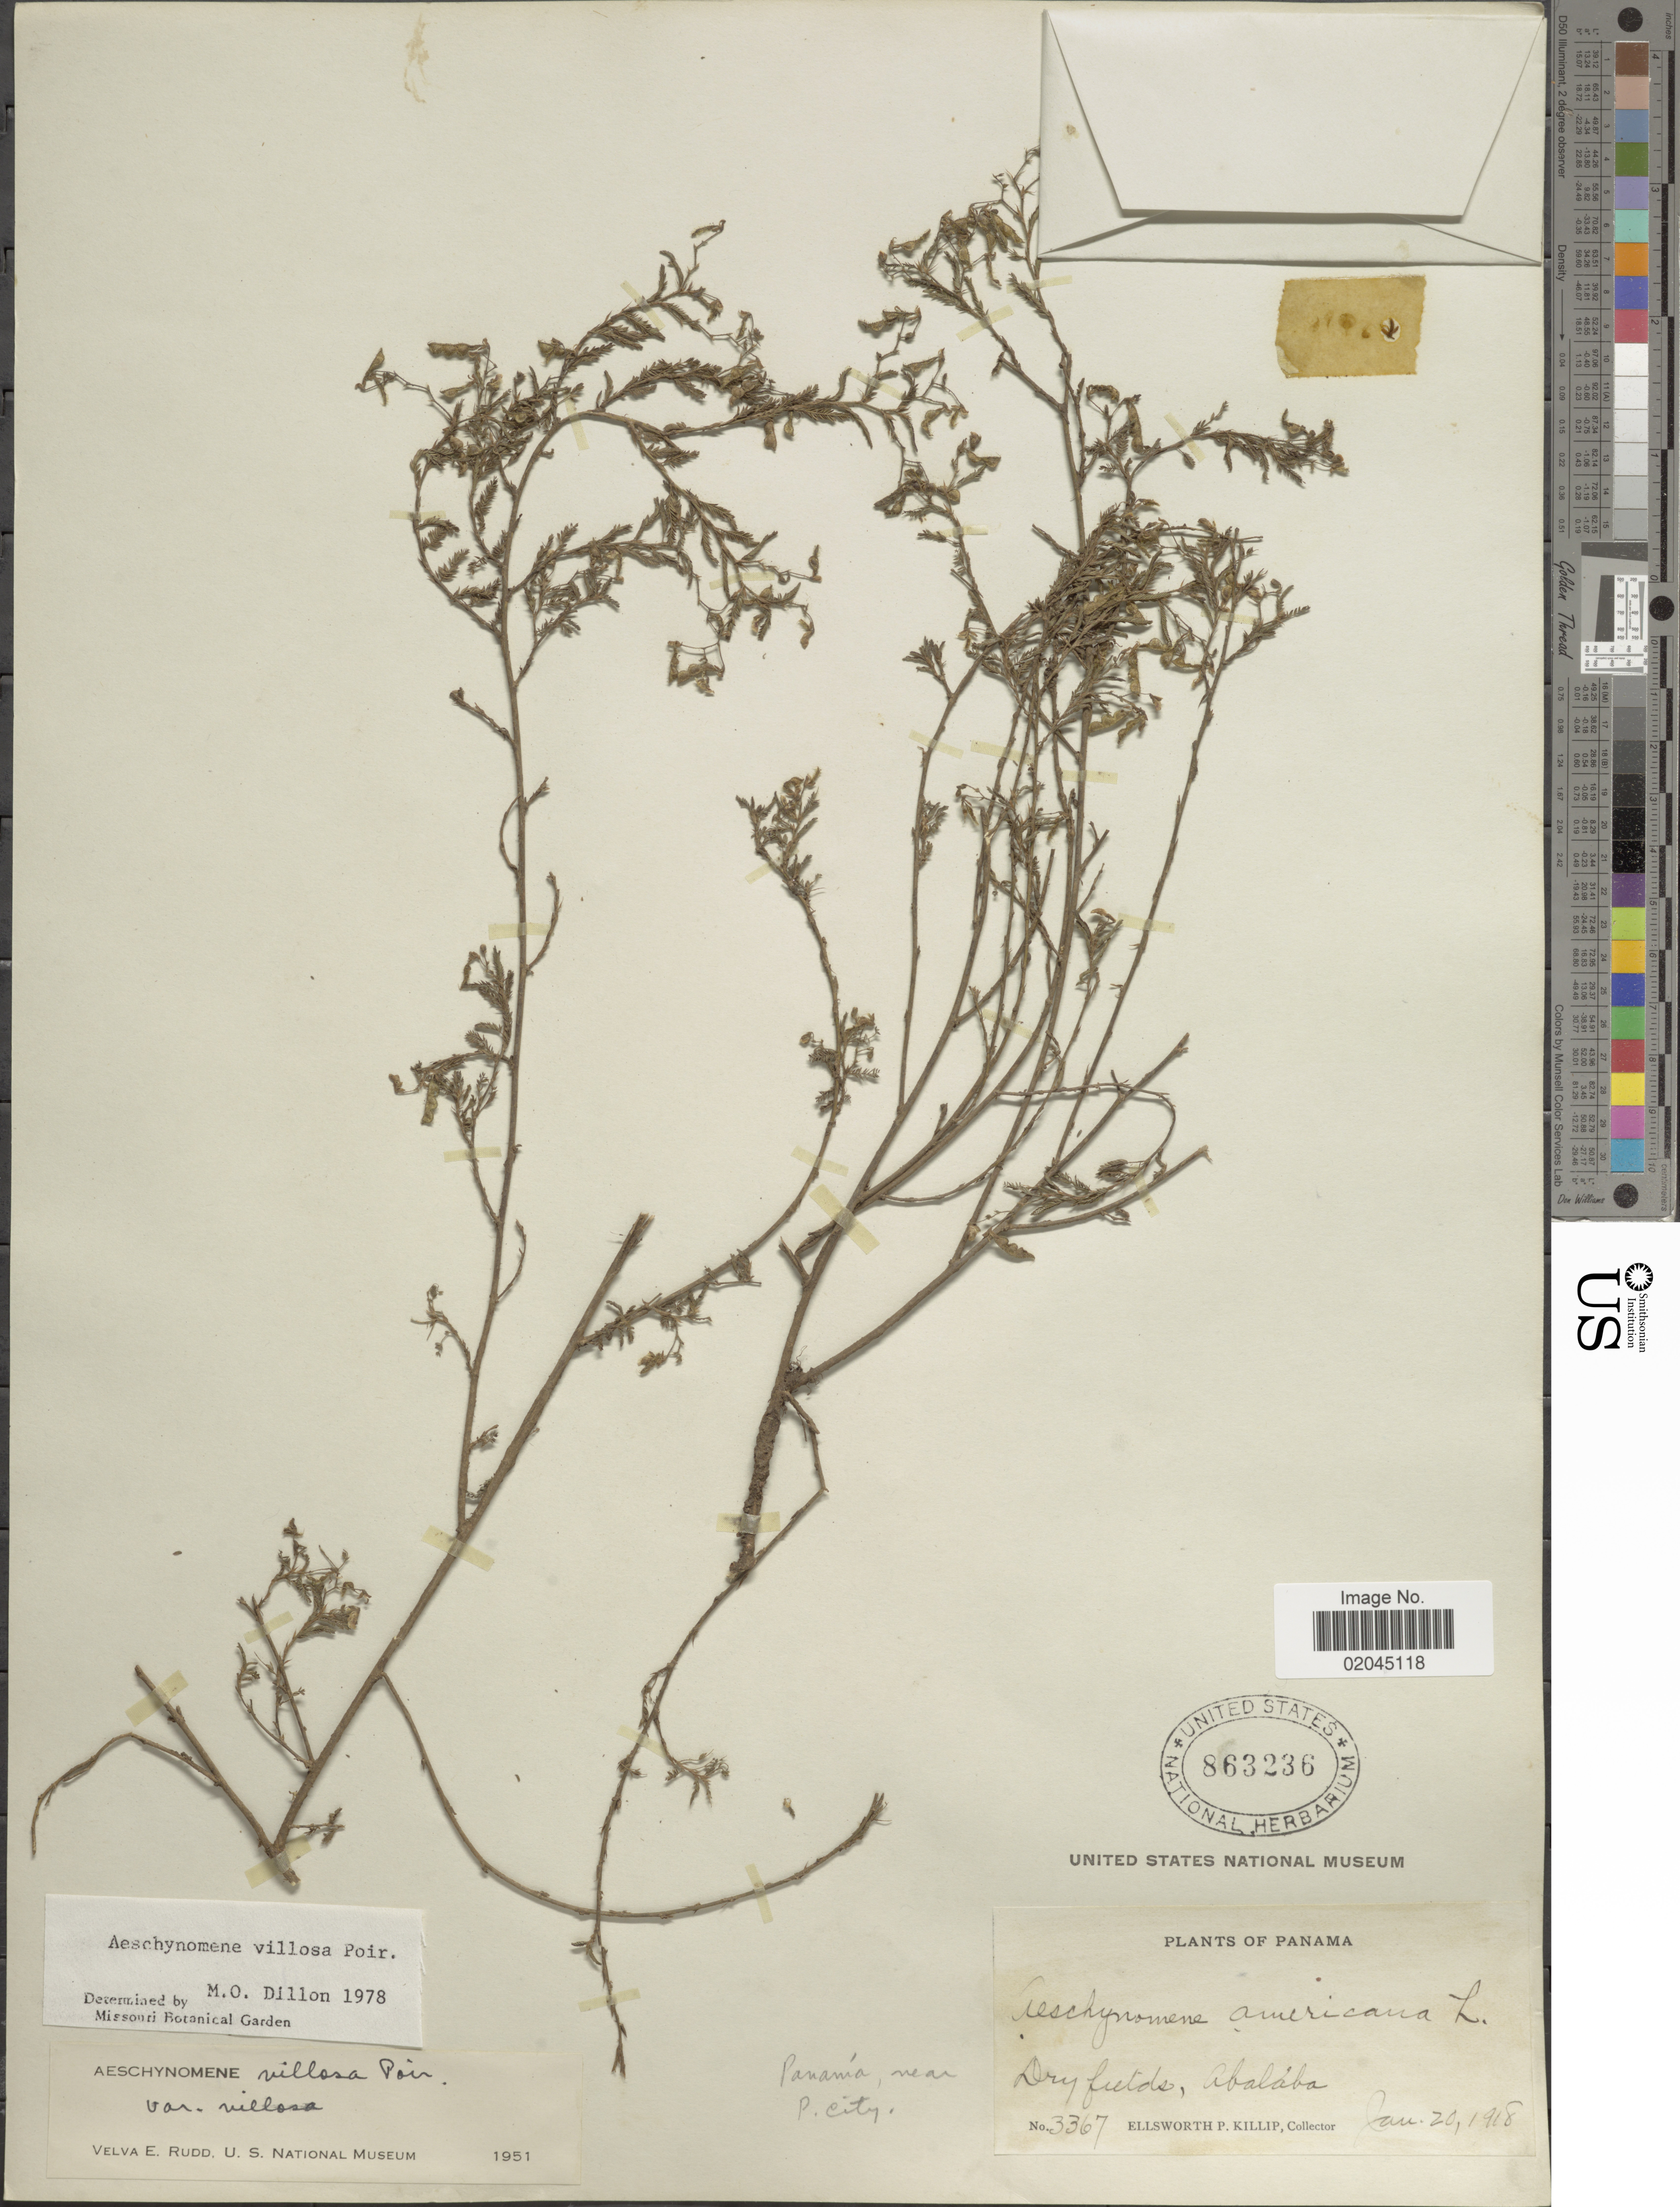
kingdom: Plantae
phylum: Tracheophyta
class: Magnoliopsida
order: Fabales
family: Fabaceae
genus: Aeschynomene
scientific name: Aeschynomene villosa var. villosa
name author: Poir.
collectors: E. P. Killip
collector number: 3367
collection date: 1918-06-20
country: Panama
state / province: Panamá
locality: Abalaba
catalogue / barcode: US 863236